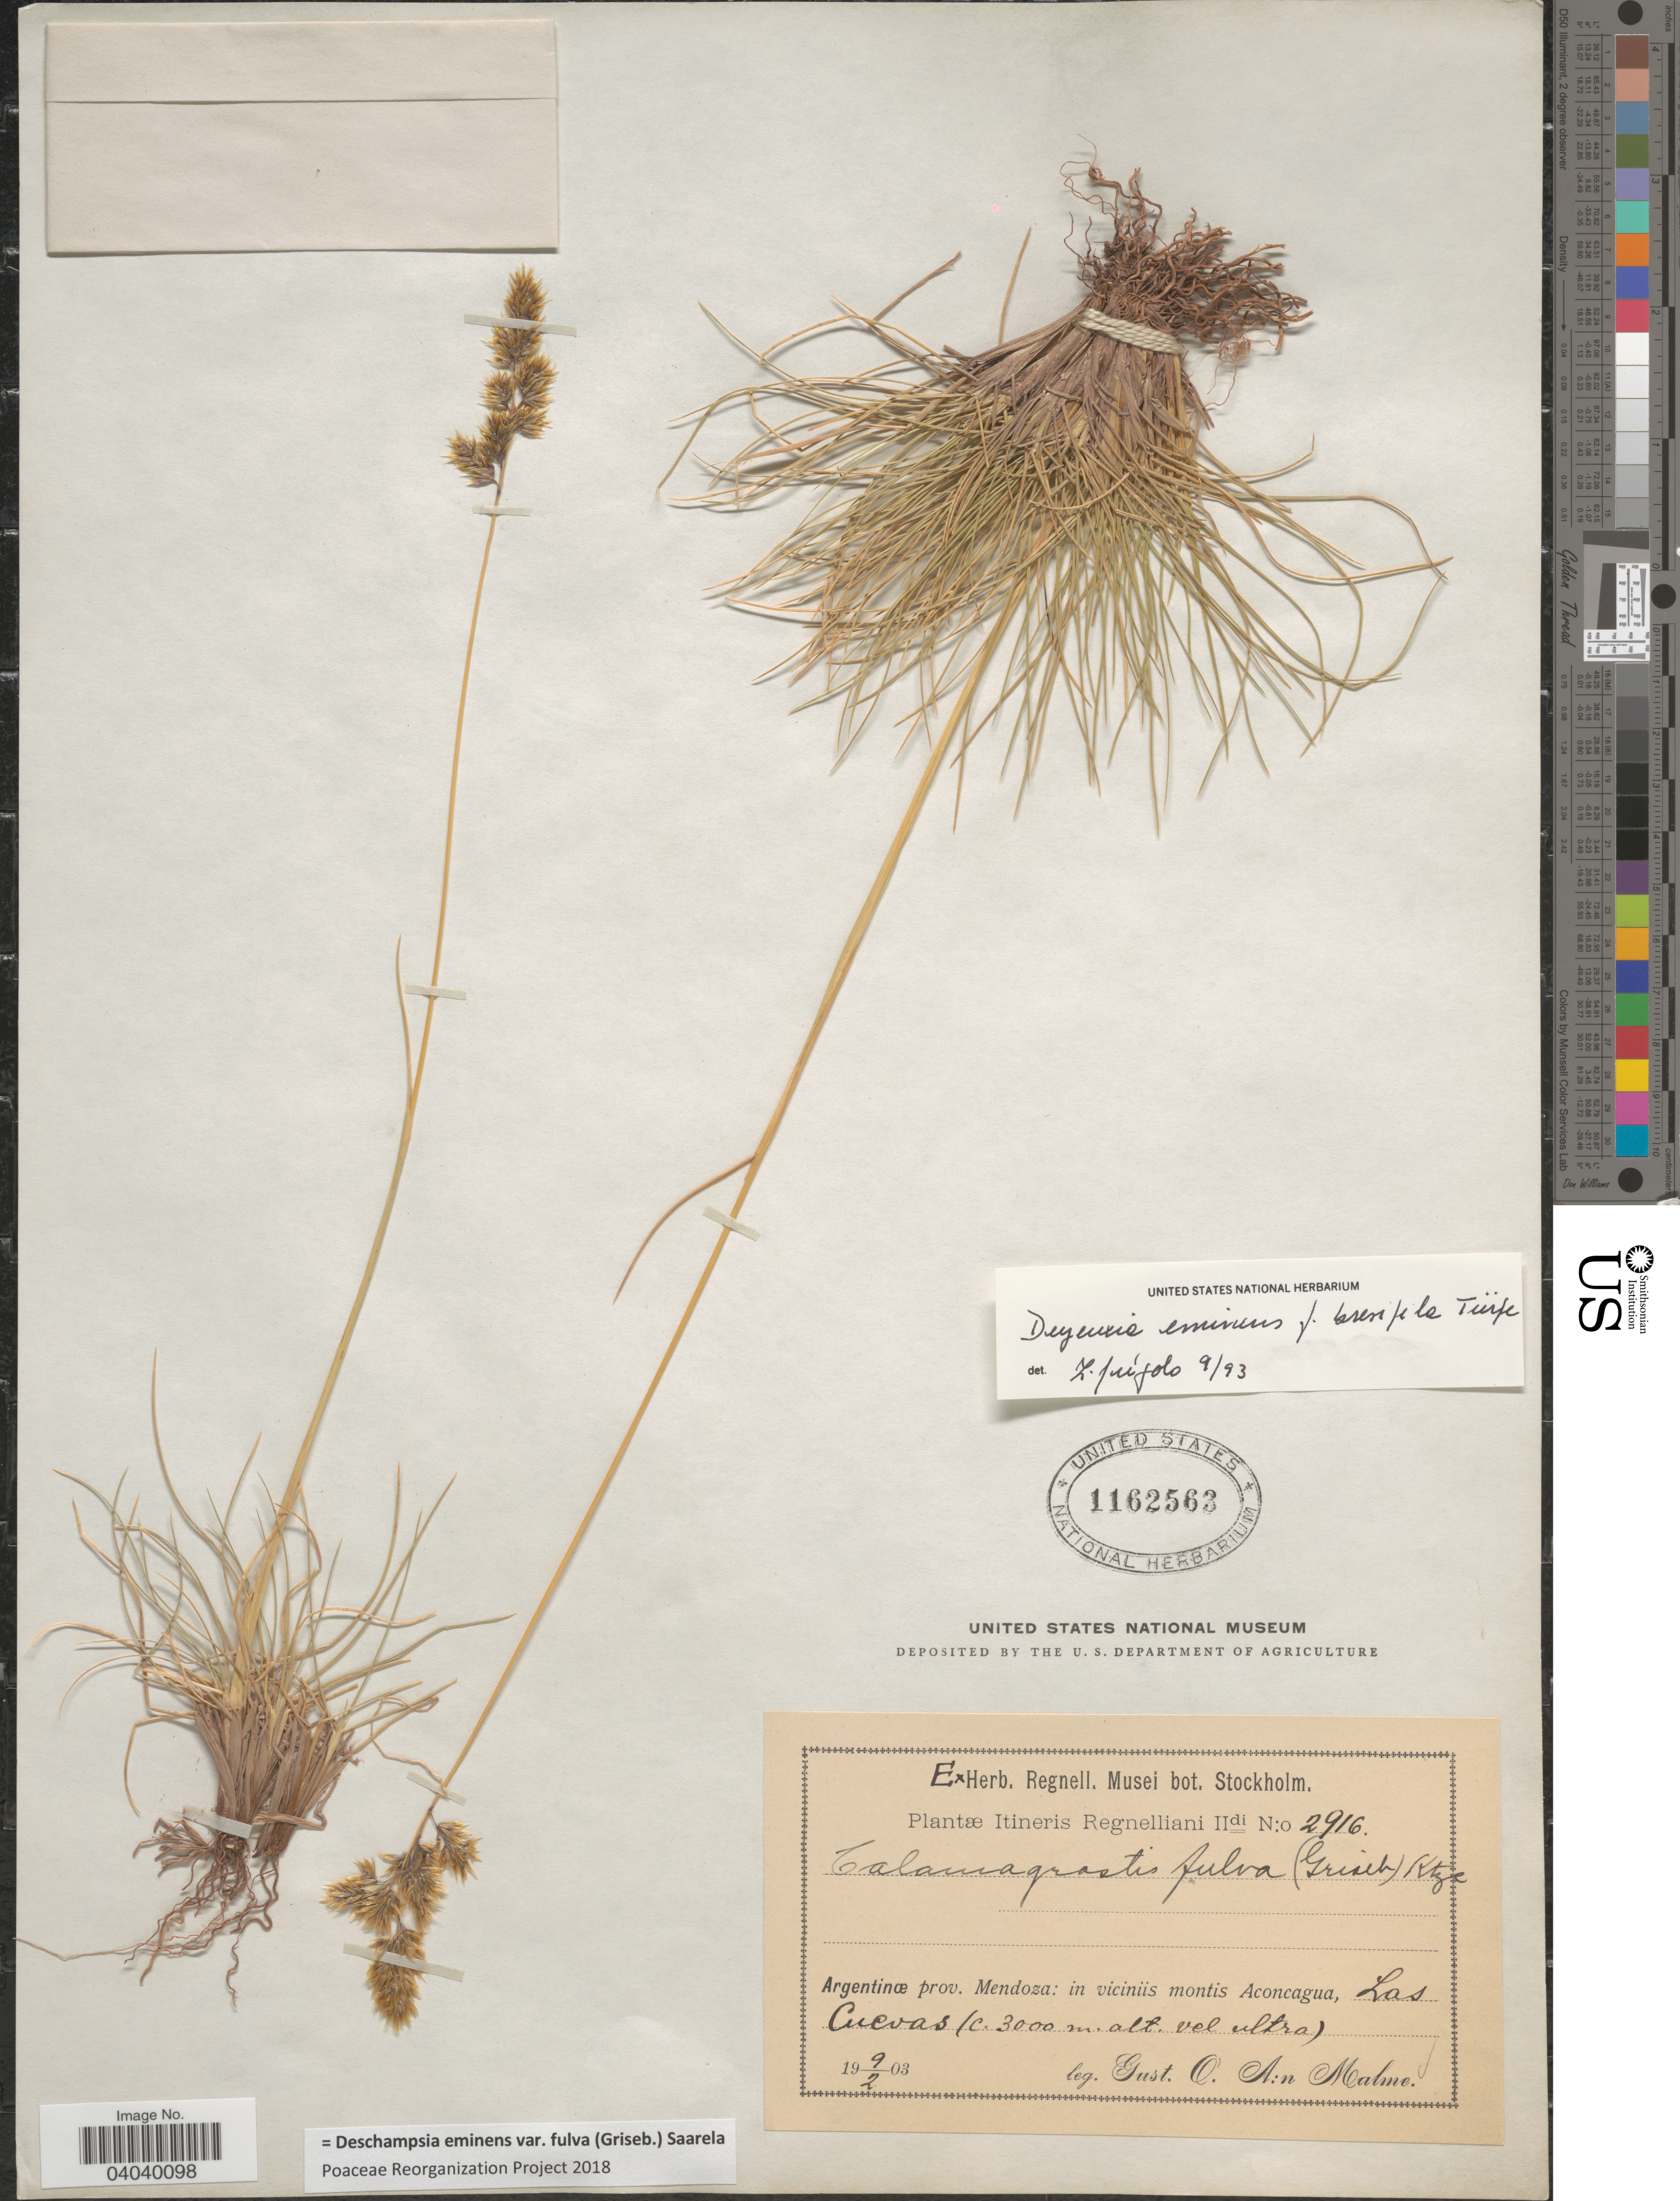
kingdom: Plantae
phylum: Tracheophyta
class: Liliopsida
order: Poales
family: Poaceae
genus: Deschampsia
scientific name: Deschampsia eminens var. fulva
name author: (Griseb.) Saarela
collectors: G. O. A. Malme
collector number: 2916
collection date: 1903-02-09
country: Argentina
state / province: Mendoza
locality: In viciniis montis Aconcagua, Las Cuevas.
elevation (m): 3000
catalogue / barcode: US 1162563